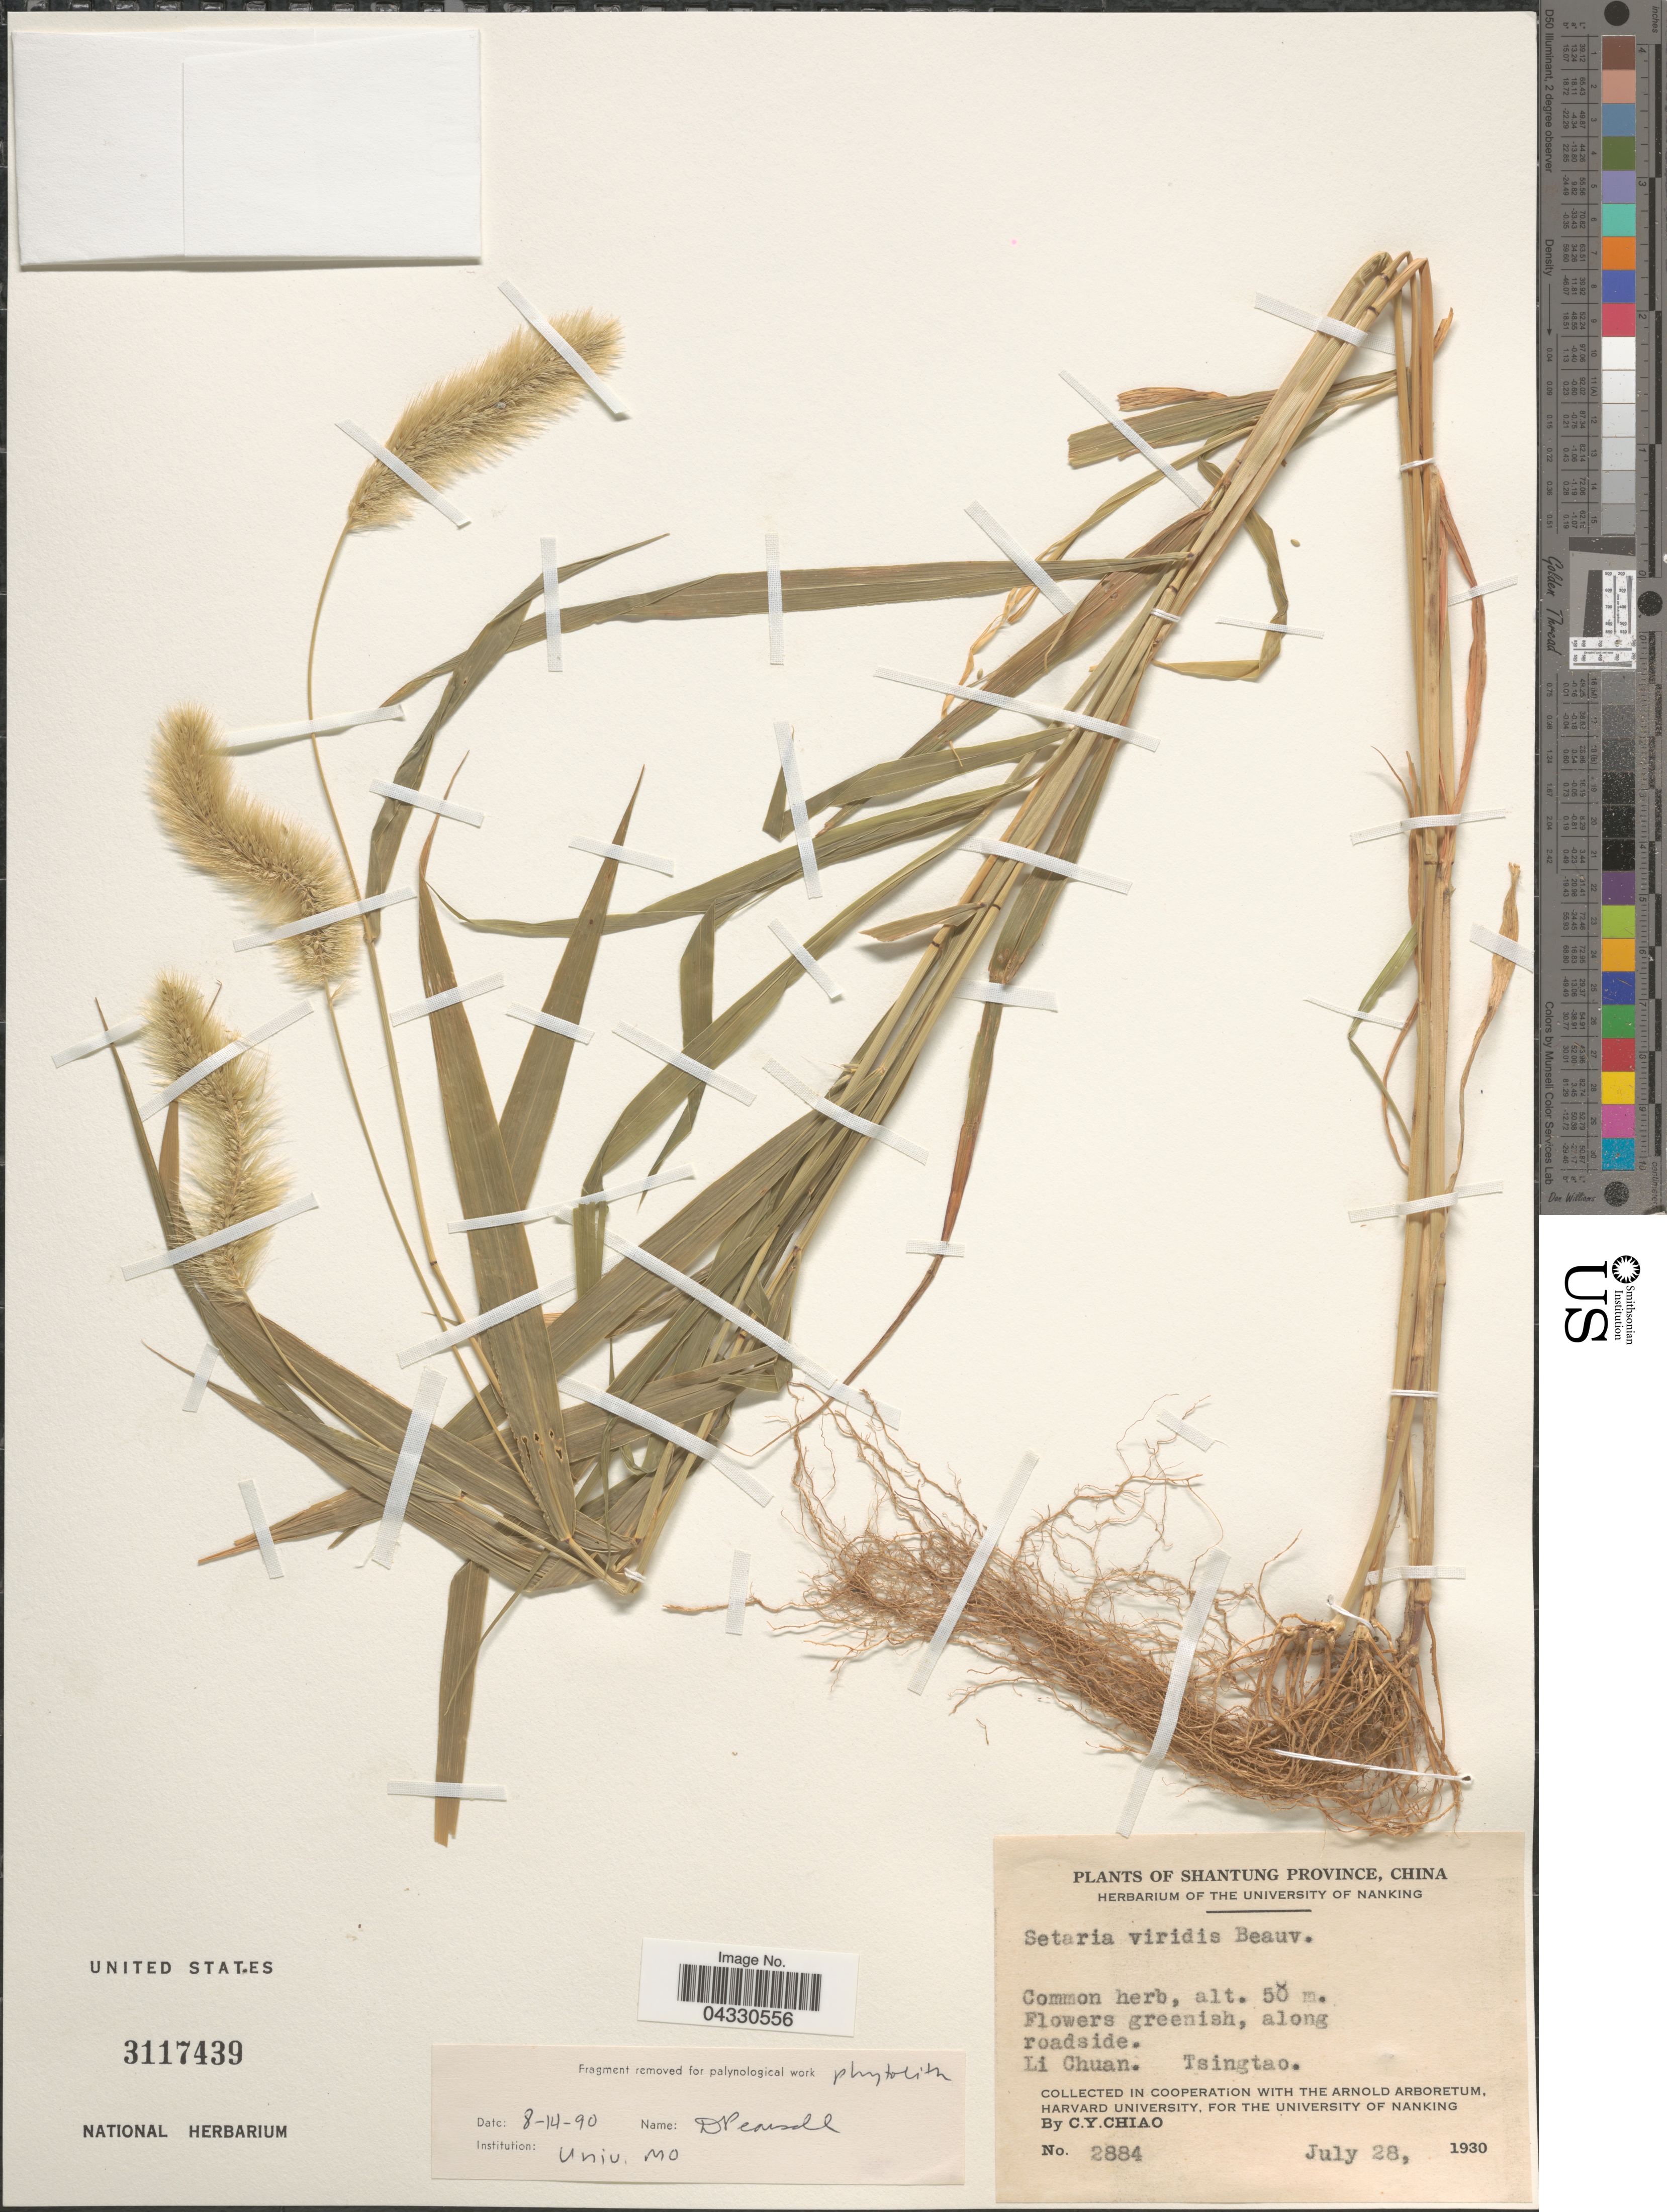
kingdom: Plantae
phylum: Tracheophyta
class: Liliopsida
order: Poales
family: Poaceae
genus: Setaria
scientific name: Setaria viridis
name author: (L.) P. Beauv.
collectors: C. Y. Chiao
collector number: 2884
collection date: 1930-07-28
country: China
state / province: Shandong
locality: Shantung Province. Along roadside. Li Chuan. Tsingtao.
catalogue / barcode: US 3117439